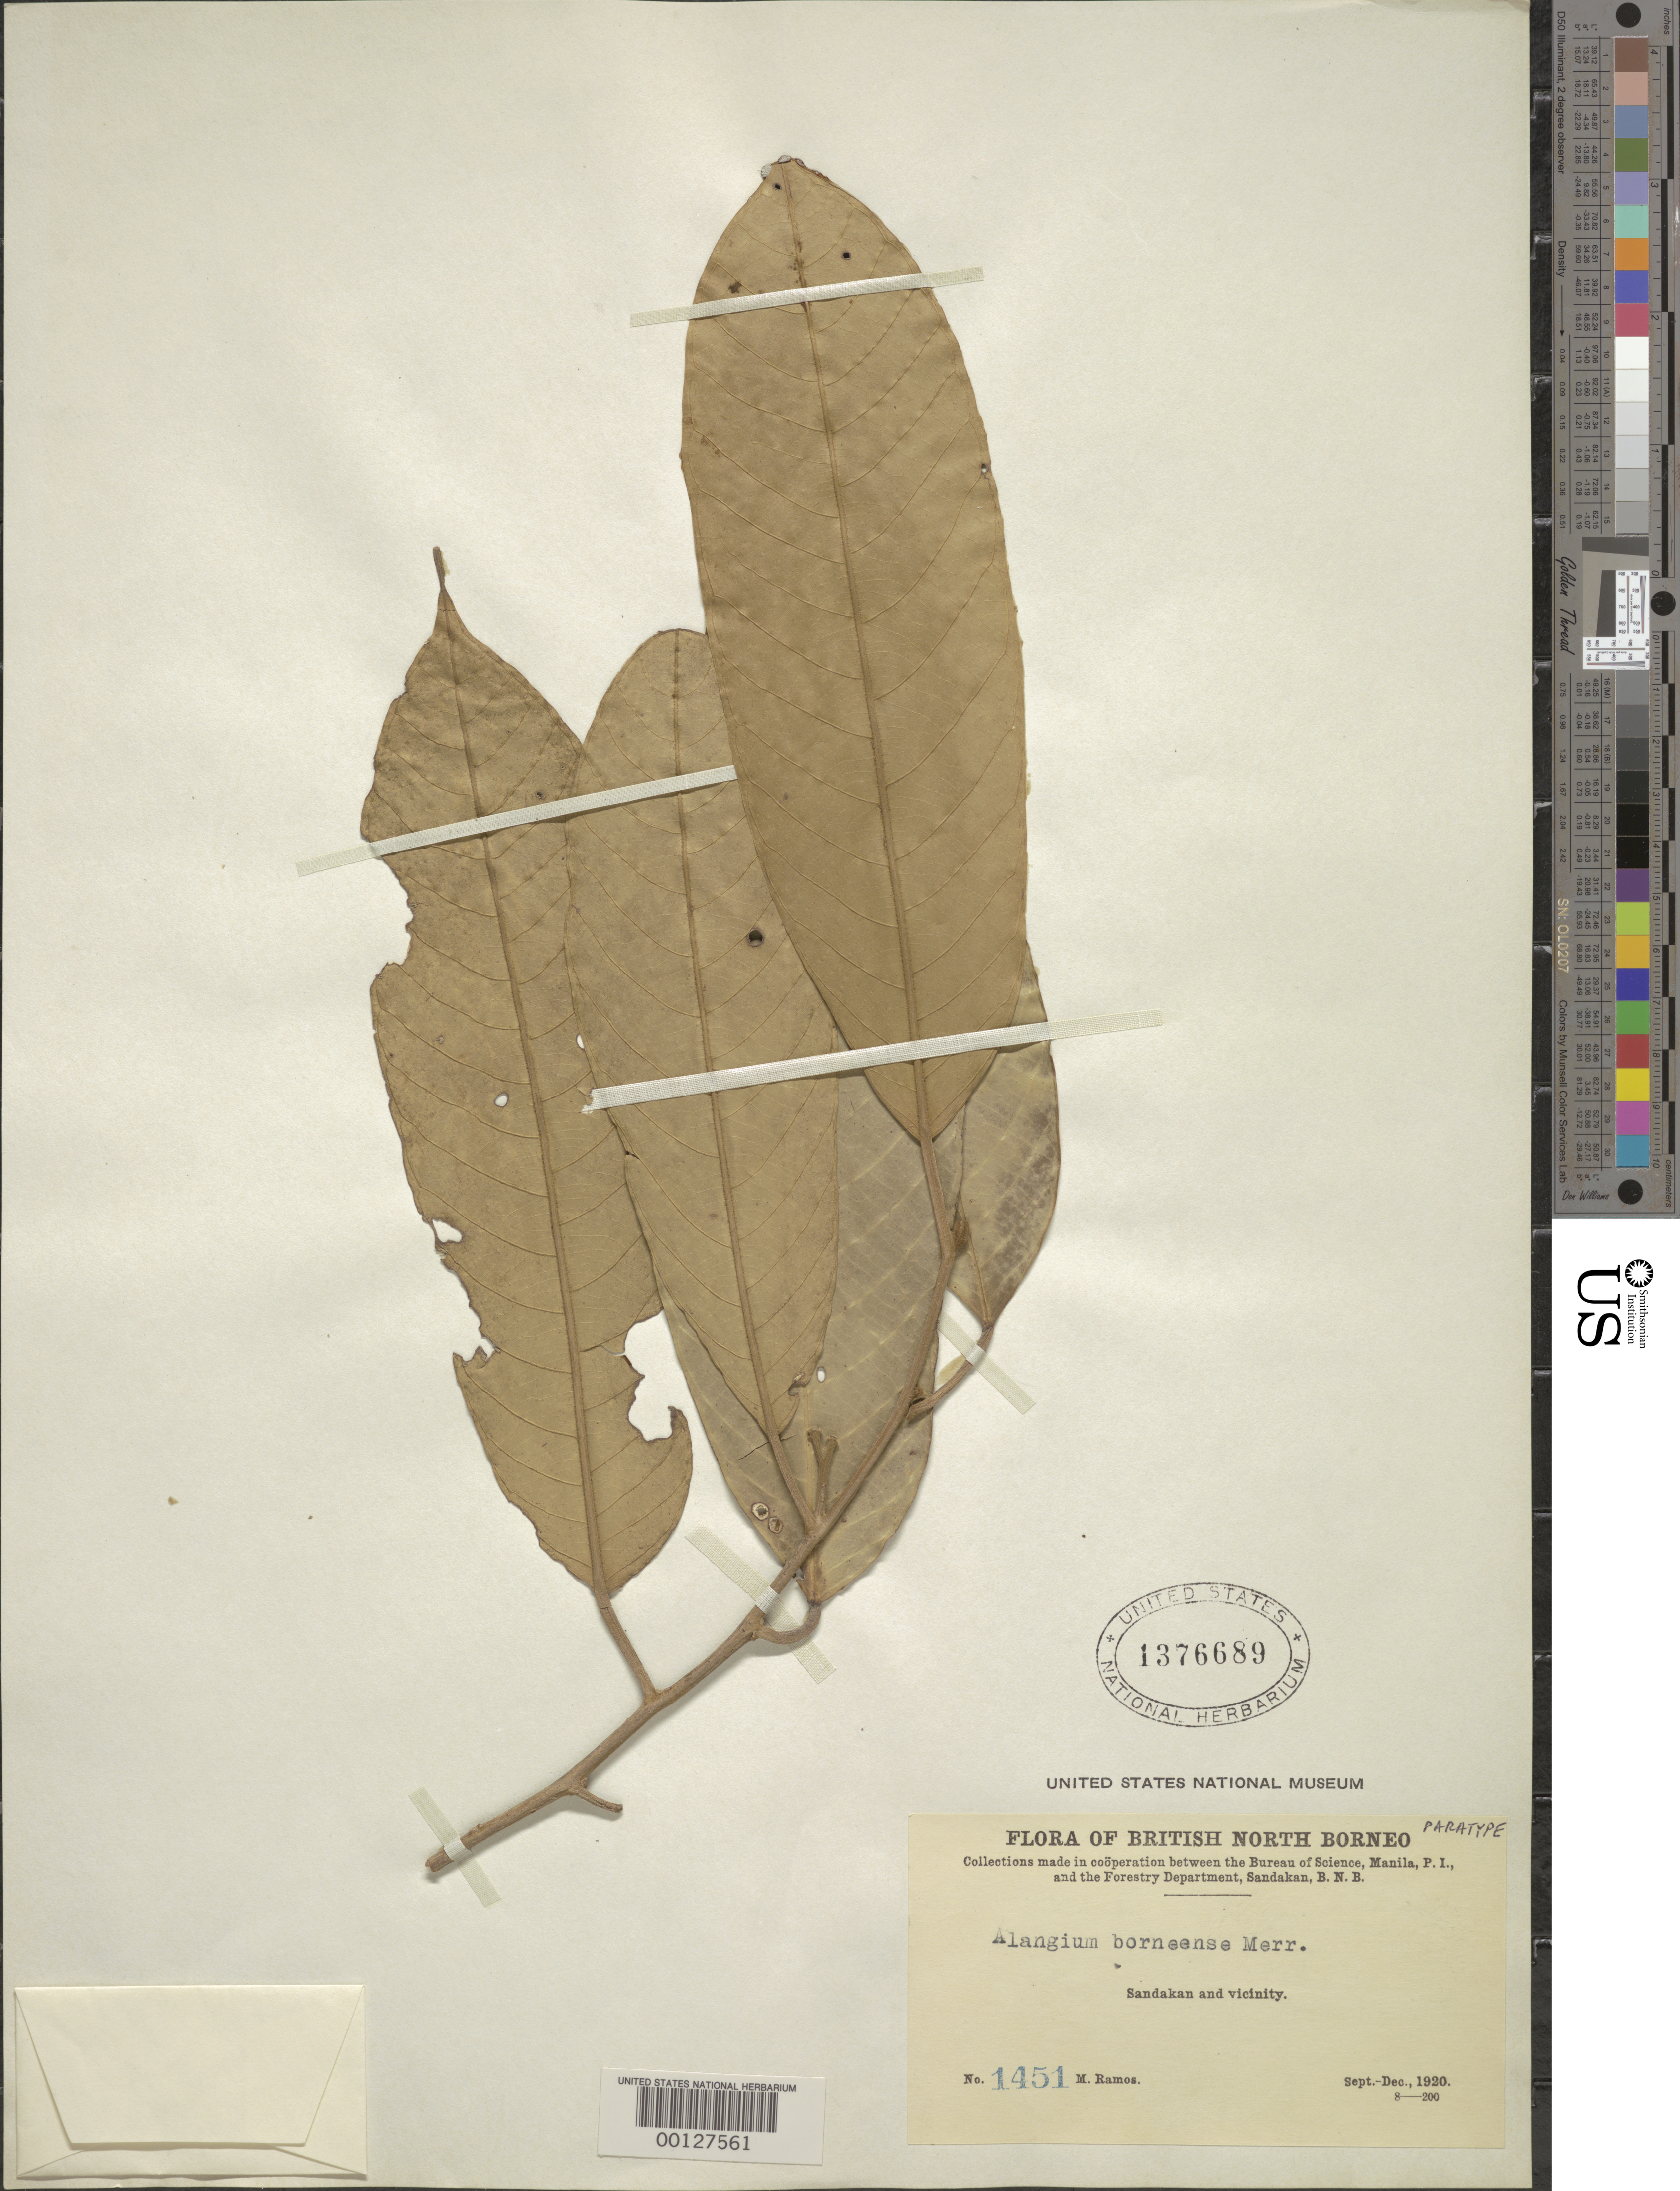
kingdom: Plantae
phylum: Tracheophyta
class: Magnoliopsida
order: Cornales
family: Cornaceae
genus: Alangium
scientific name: Alangium borneense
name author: Merr.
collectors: J. Agama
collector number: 1022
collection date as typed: Sep 1920 to -- Dec 1920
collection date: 1920-09/1920-12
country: Malaysia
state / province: Sabah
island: Borneo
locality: Sandakan & vicinity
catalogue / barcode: US 1376689